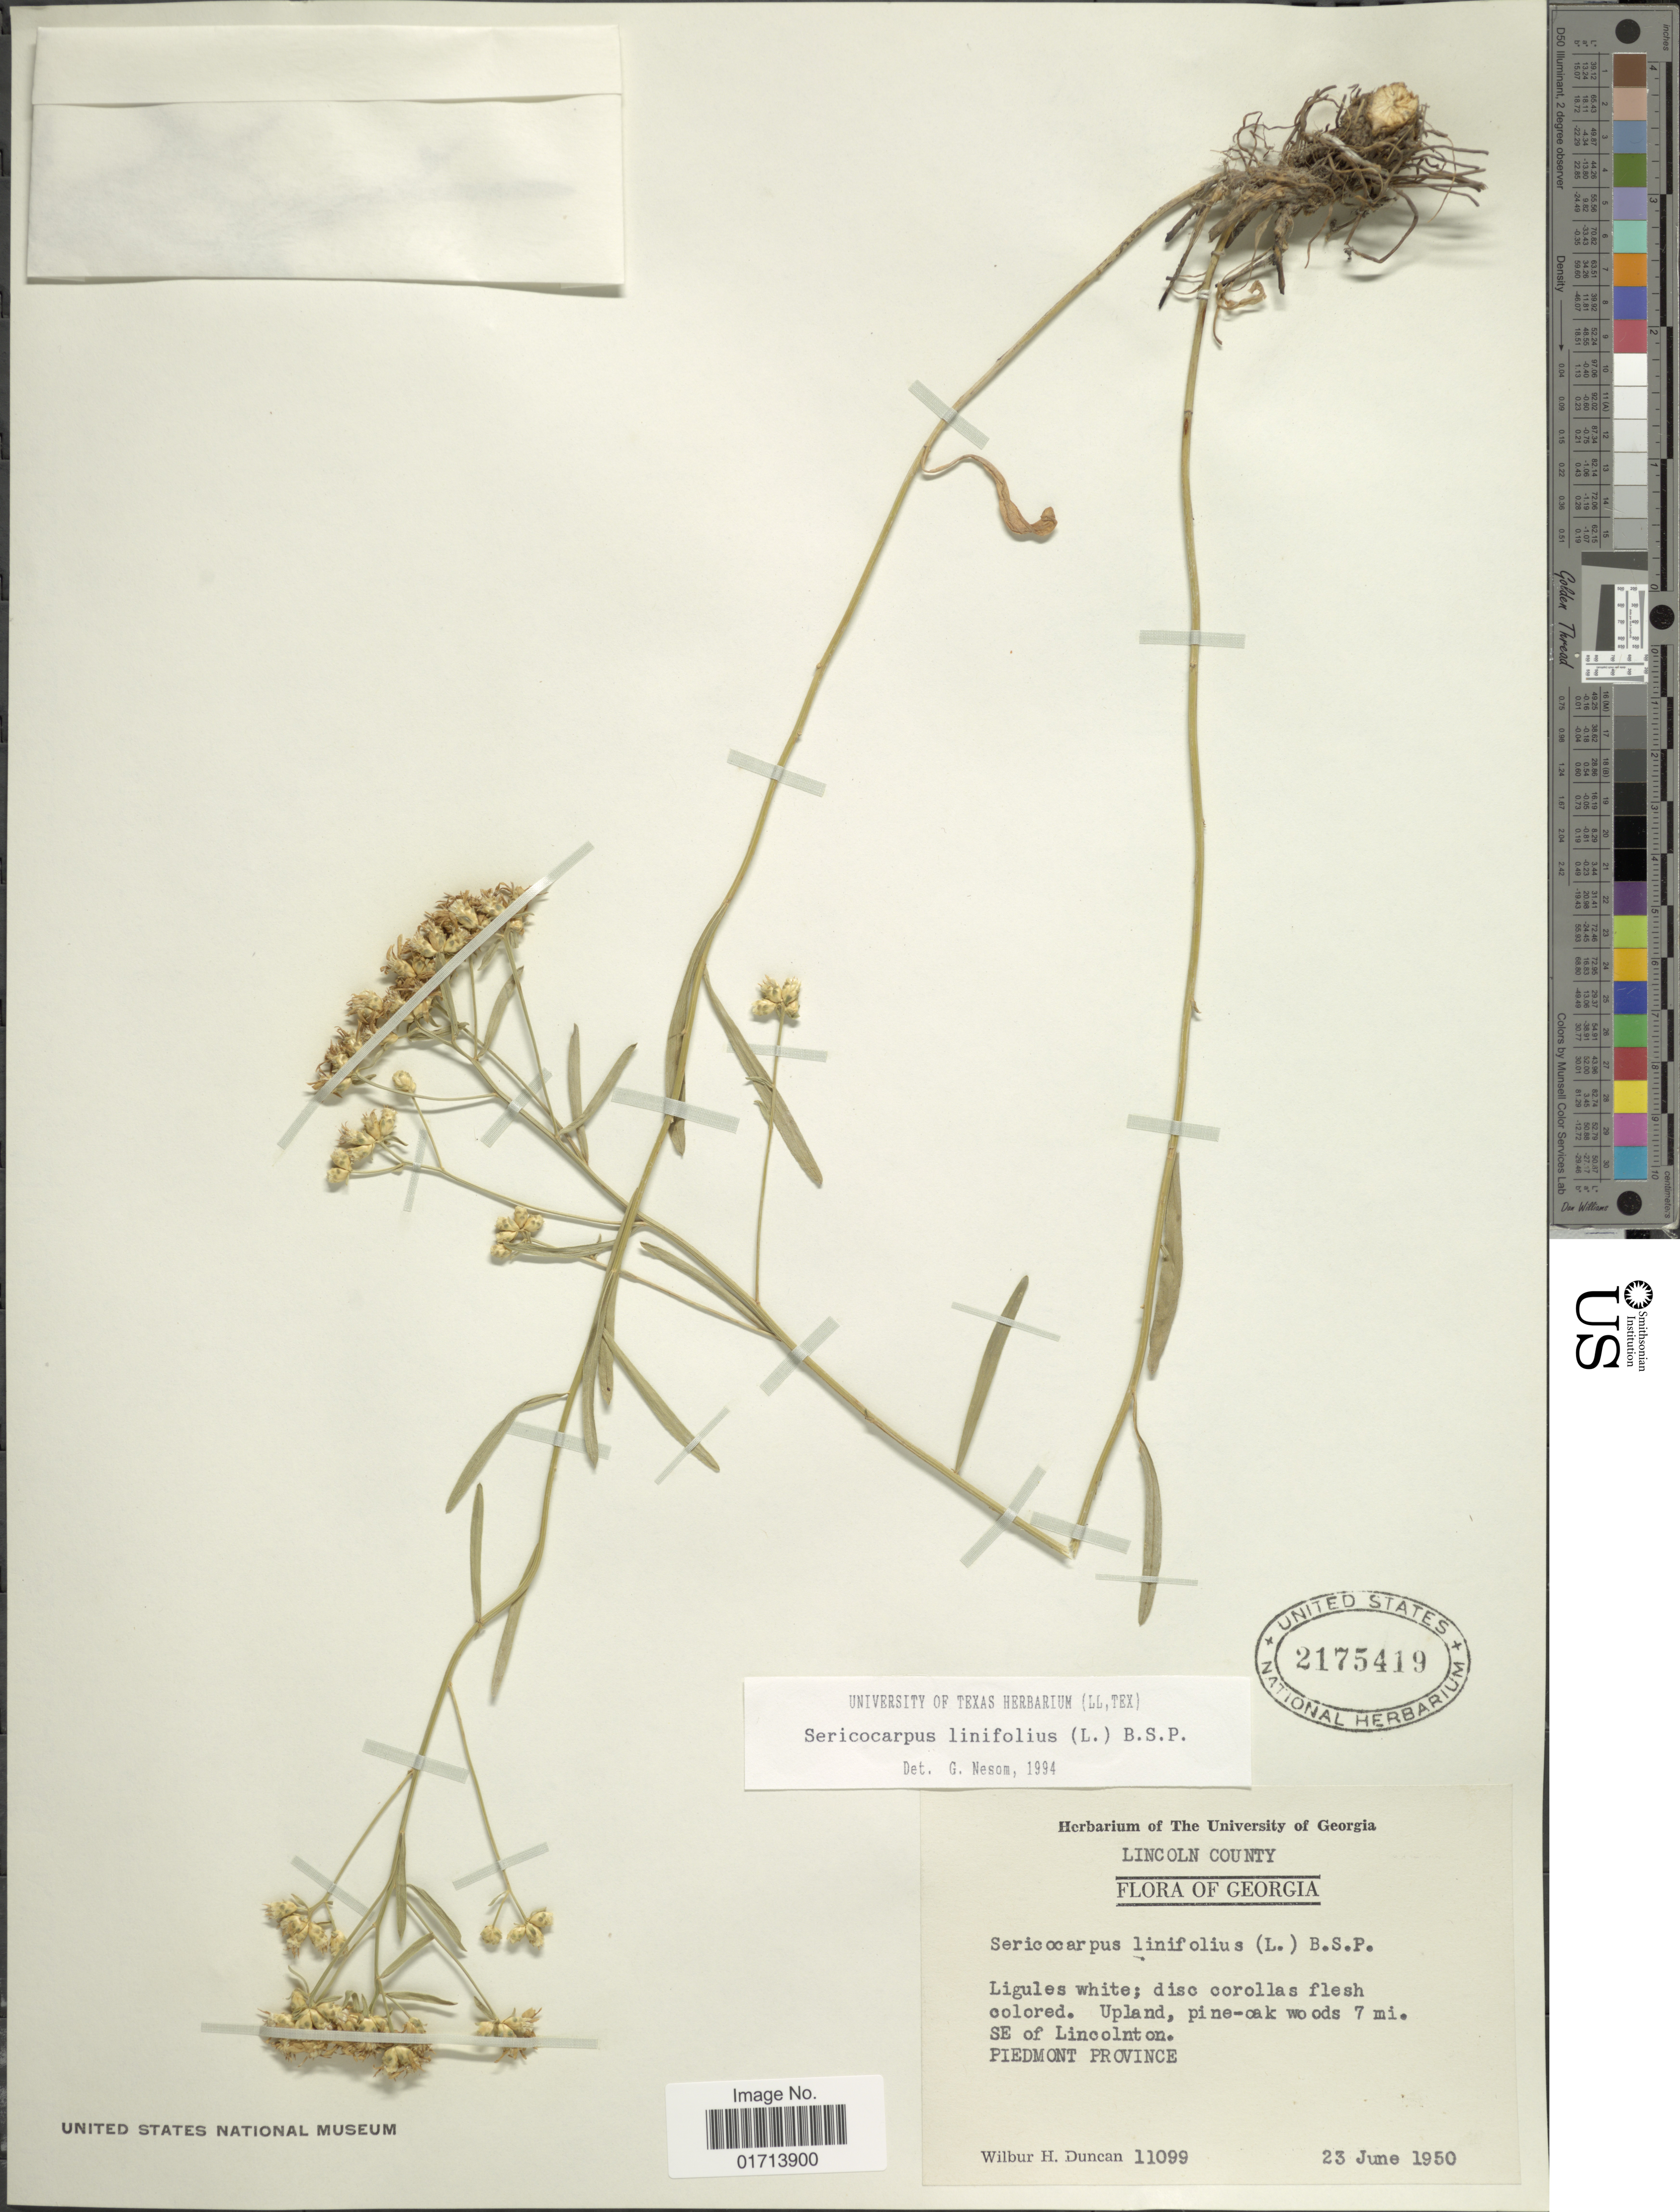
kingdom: Plantae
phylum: Tracheophyta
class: Magnoliopsida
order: Asterales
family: Asteraceae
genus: Sericocarpus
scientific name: Sericocarpus linifolius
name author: (L.) Britton, Stearns & Poggenb.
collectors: W. H. Duncan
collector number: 11099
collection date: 1950-06-23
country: United States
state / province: Georgia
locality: Lincoln County, 7 mi. SE of Lincolnton, Piedmont Province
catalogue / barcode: US 2175419